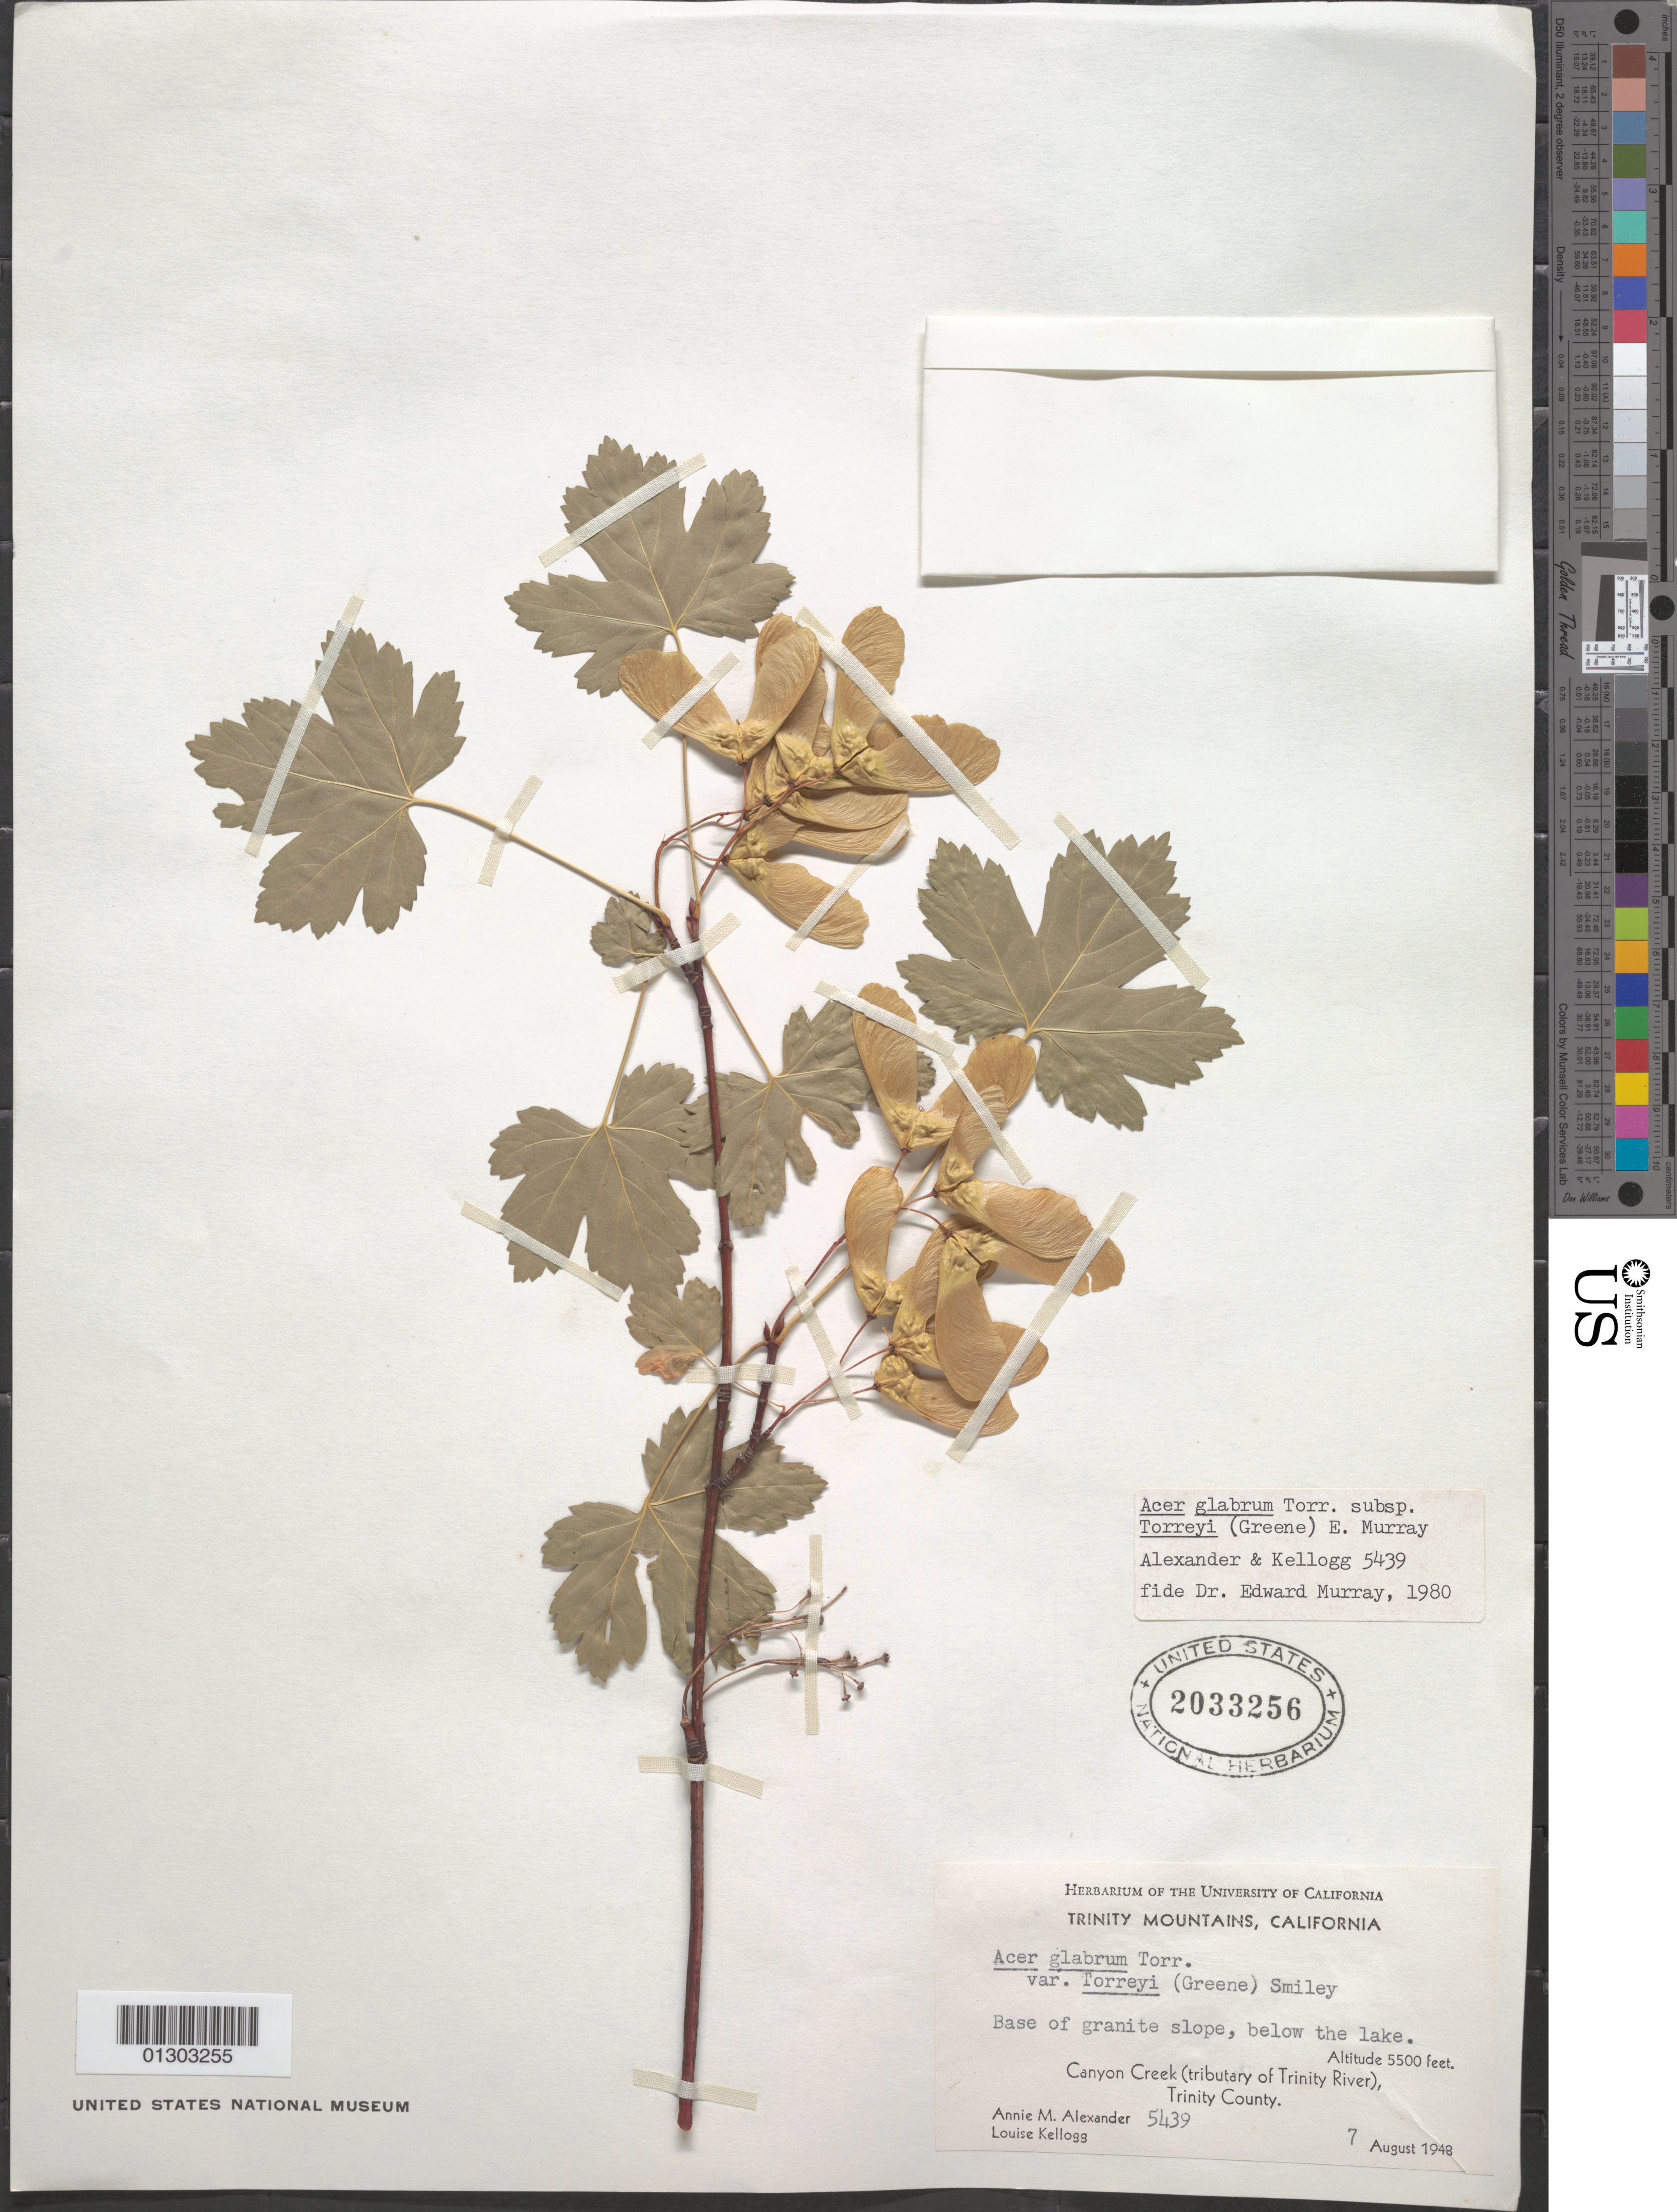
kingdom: Plantae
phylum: Tracheophyta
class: Magnoliopsida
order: Sapindales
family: Sapindaceae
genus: Acer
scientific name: Acer glabrum subsp. torreyi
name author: (Greene) A.E. Murray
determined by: Murray, Edward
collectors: A. M. Alexander & L. Kellogg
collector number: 5439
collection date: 1948-08-07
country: United States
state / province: California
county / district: Trinity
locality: Trinity County, Canyon Creek (tributary of Trinity River), below the lake.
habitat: Base of granite slope, below the lake.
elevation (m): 1676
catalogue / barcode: US 2033256